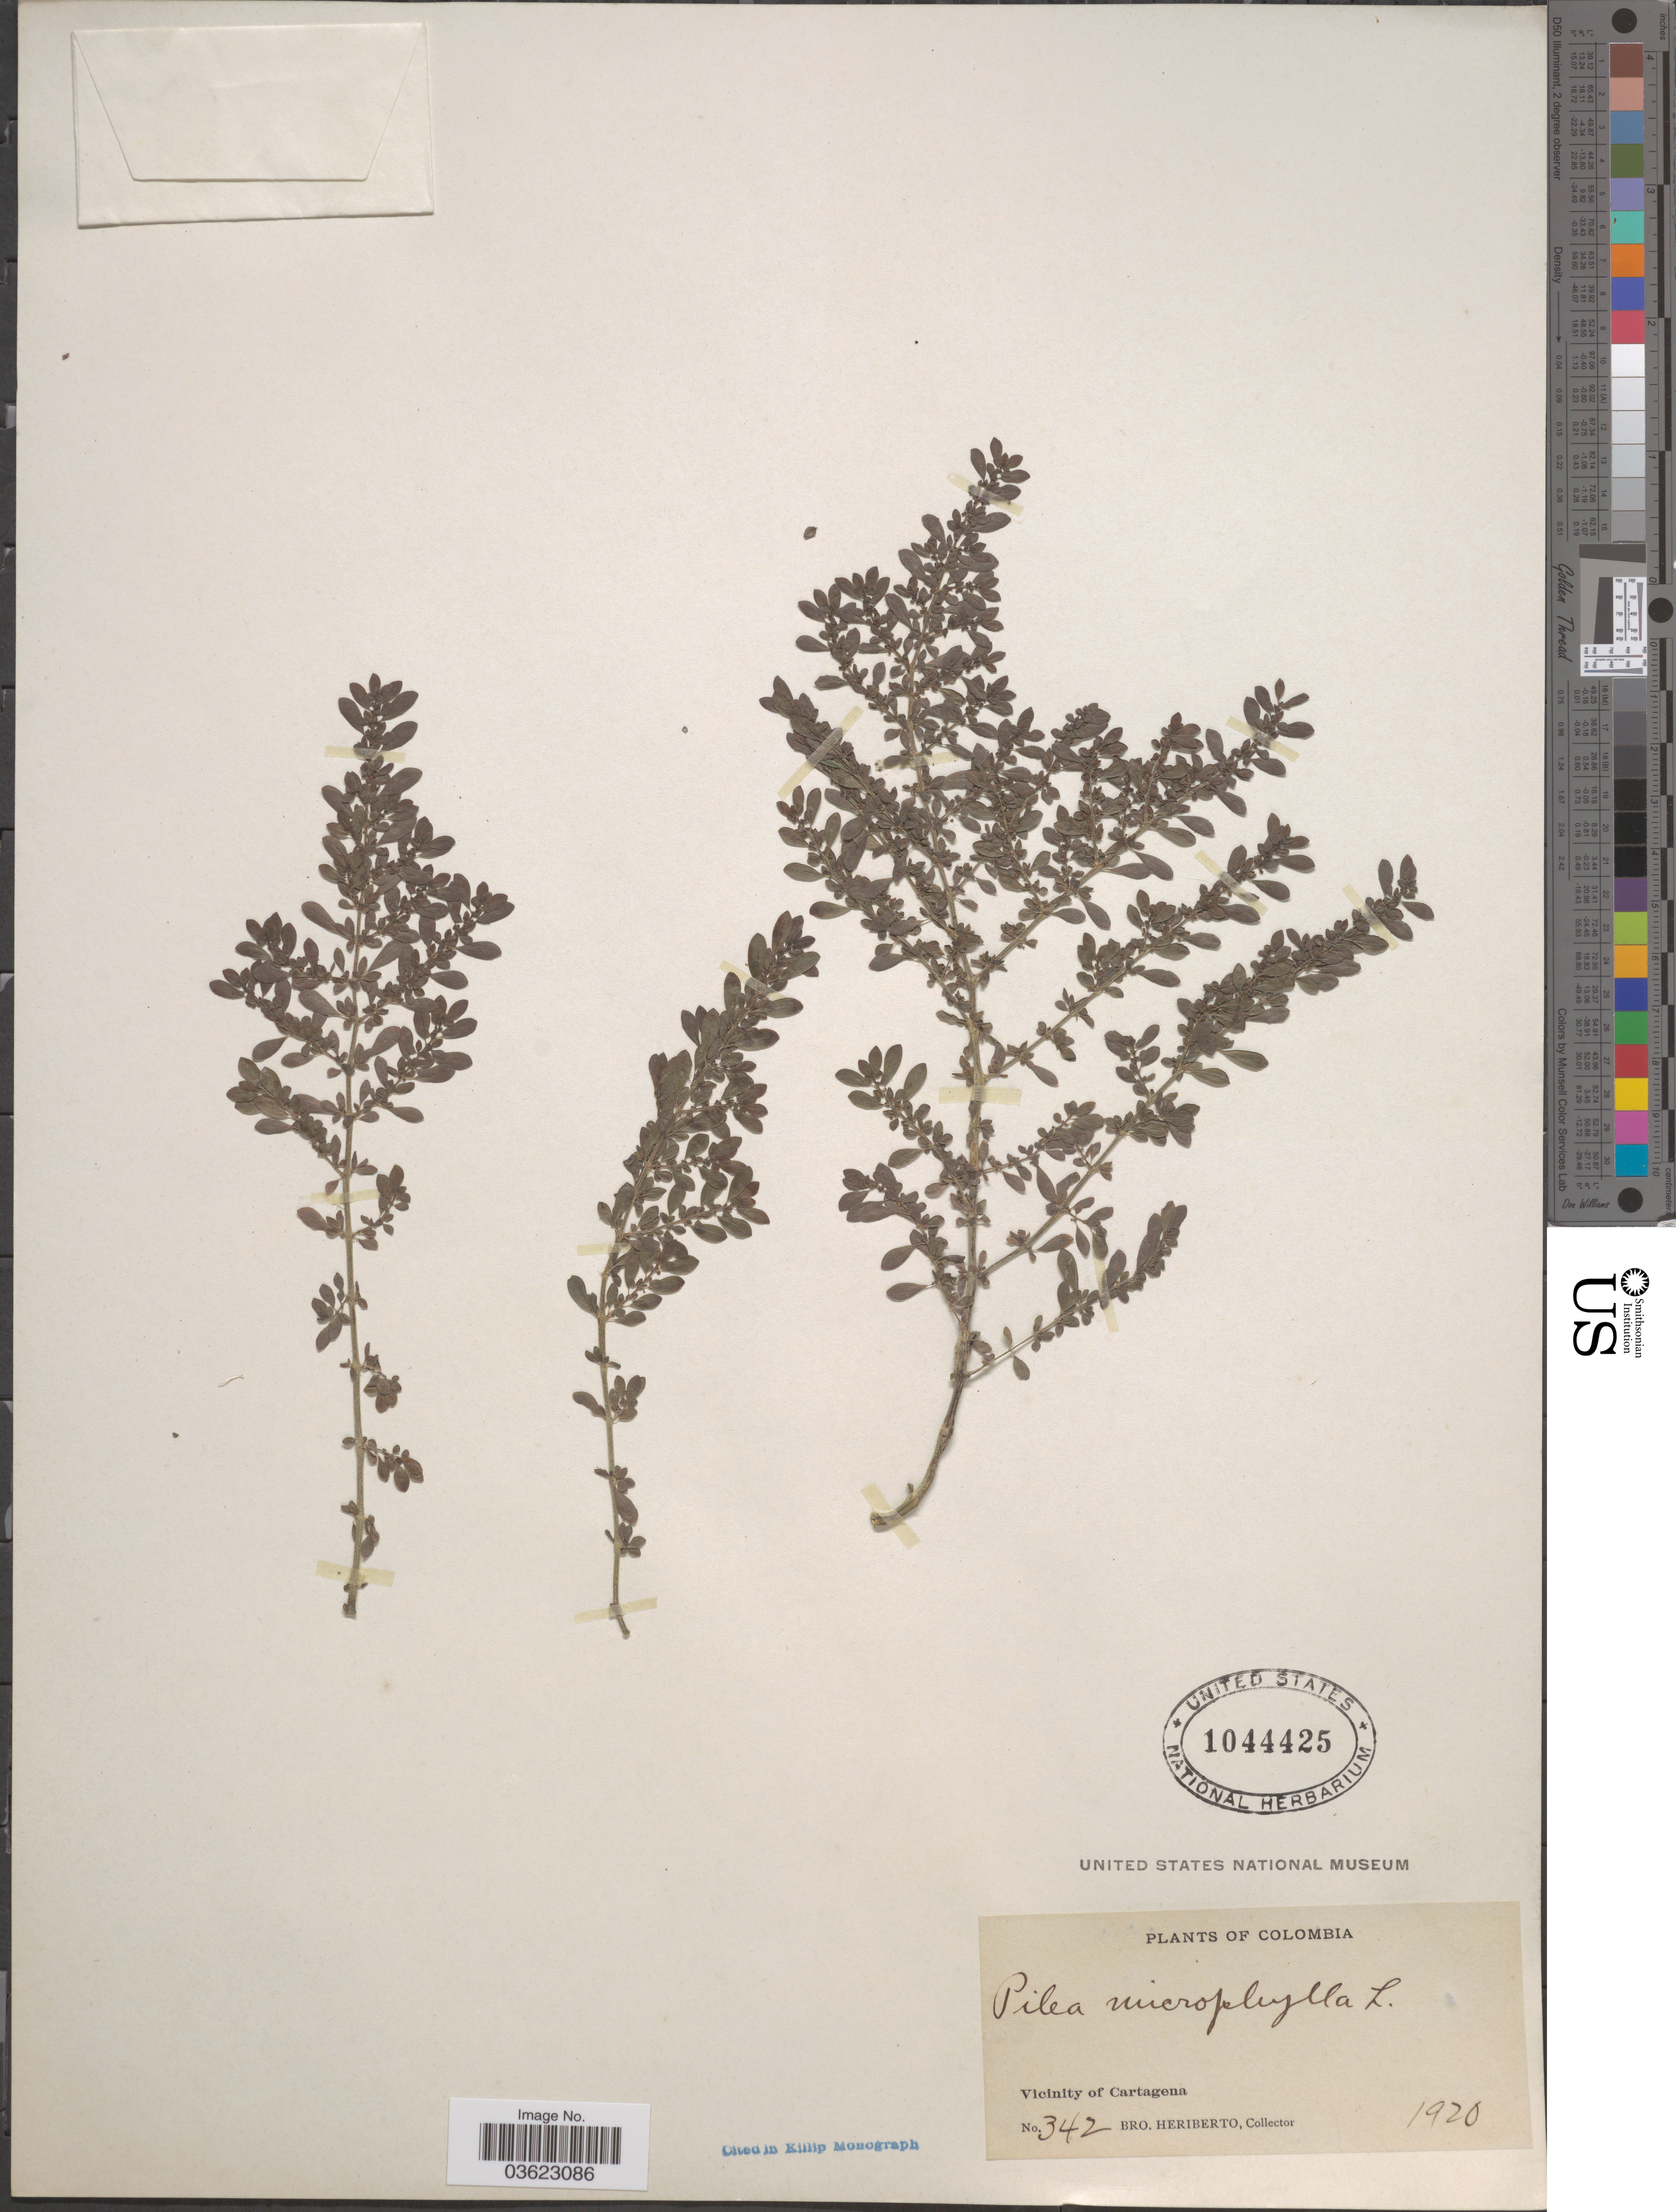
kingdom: Plantae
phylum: Tracheophyta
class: Magnoliopsida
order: Rosales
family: Urticaceae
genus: Pilea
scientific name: Pilea microphylla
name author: (L.) Liebm.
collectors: B. Heriberto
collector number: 342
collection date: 1920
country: Colombia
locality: Vicinity of Cartagena.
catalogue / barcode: US 1044425